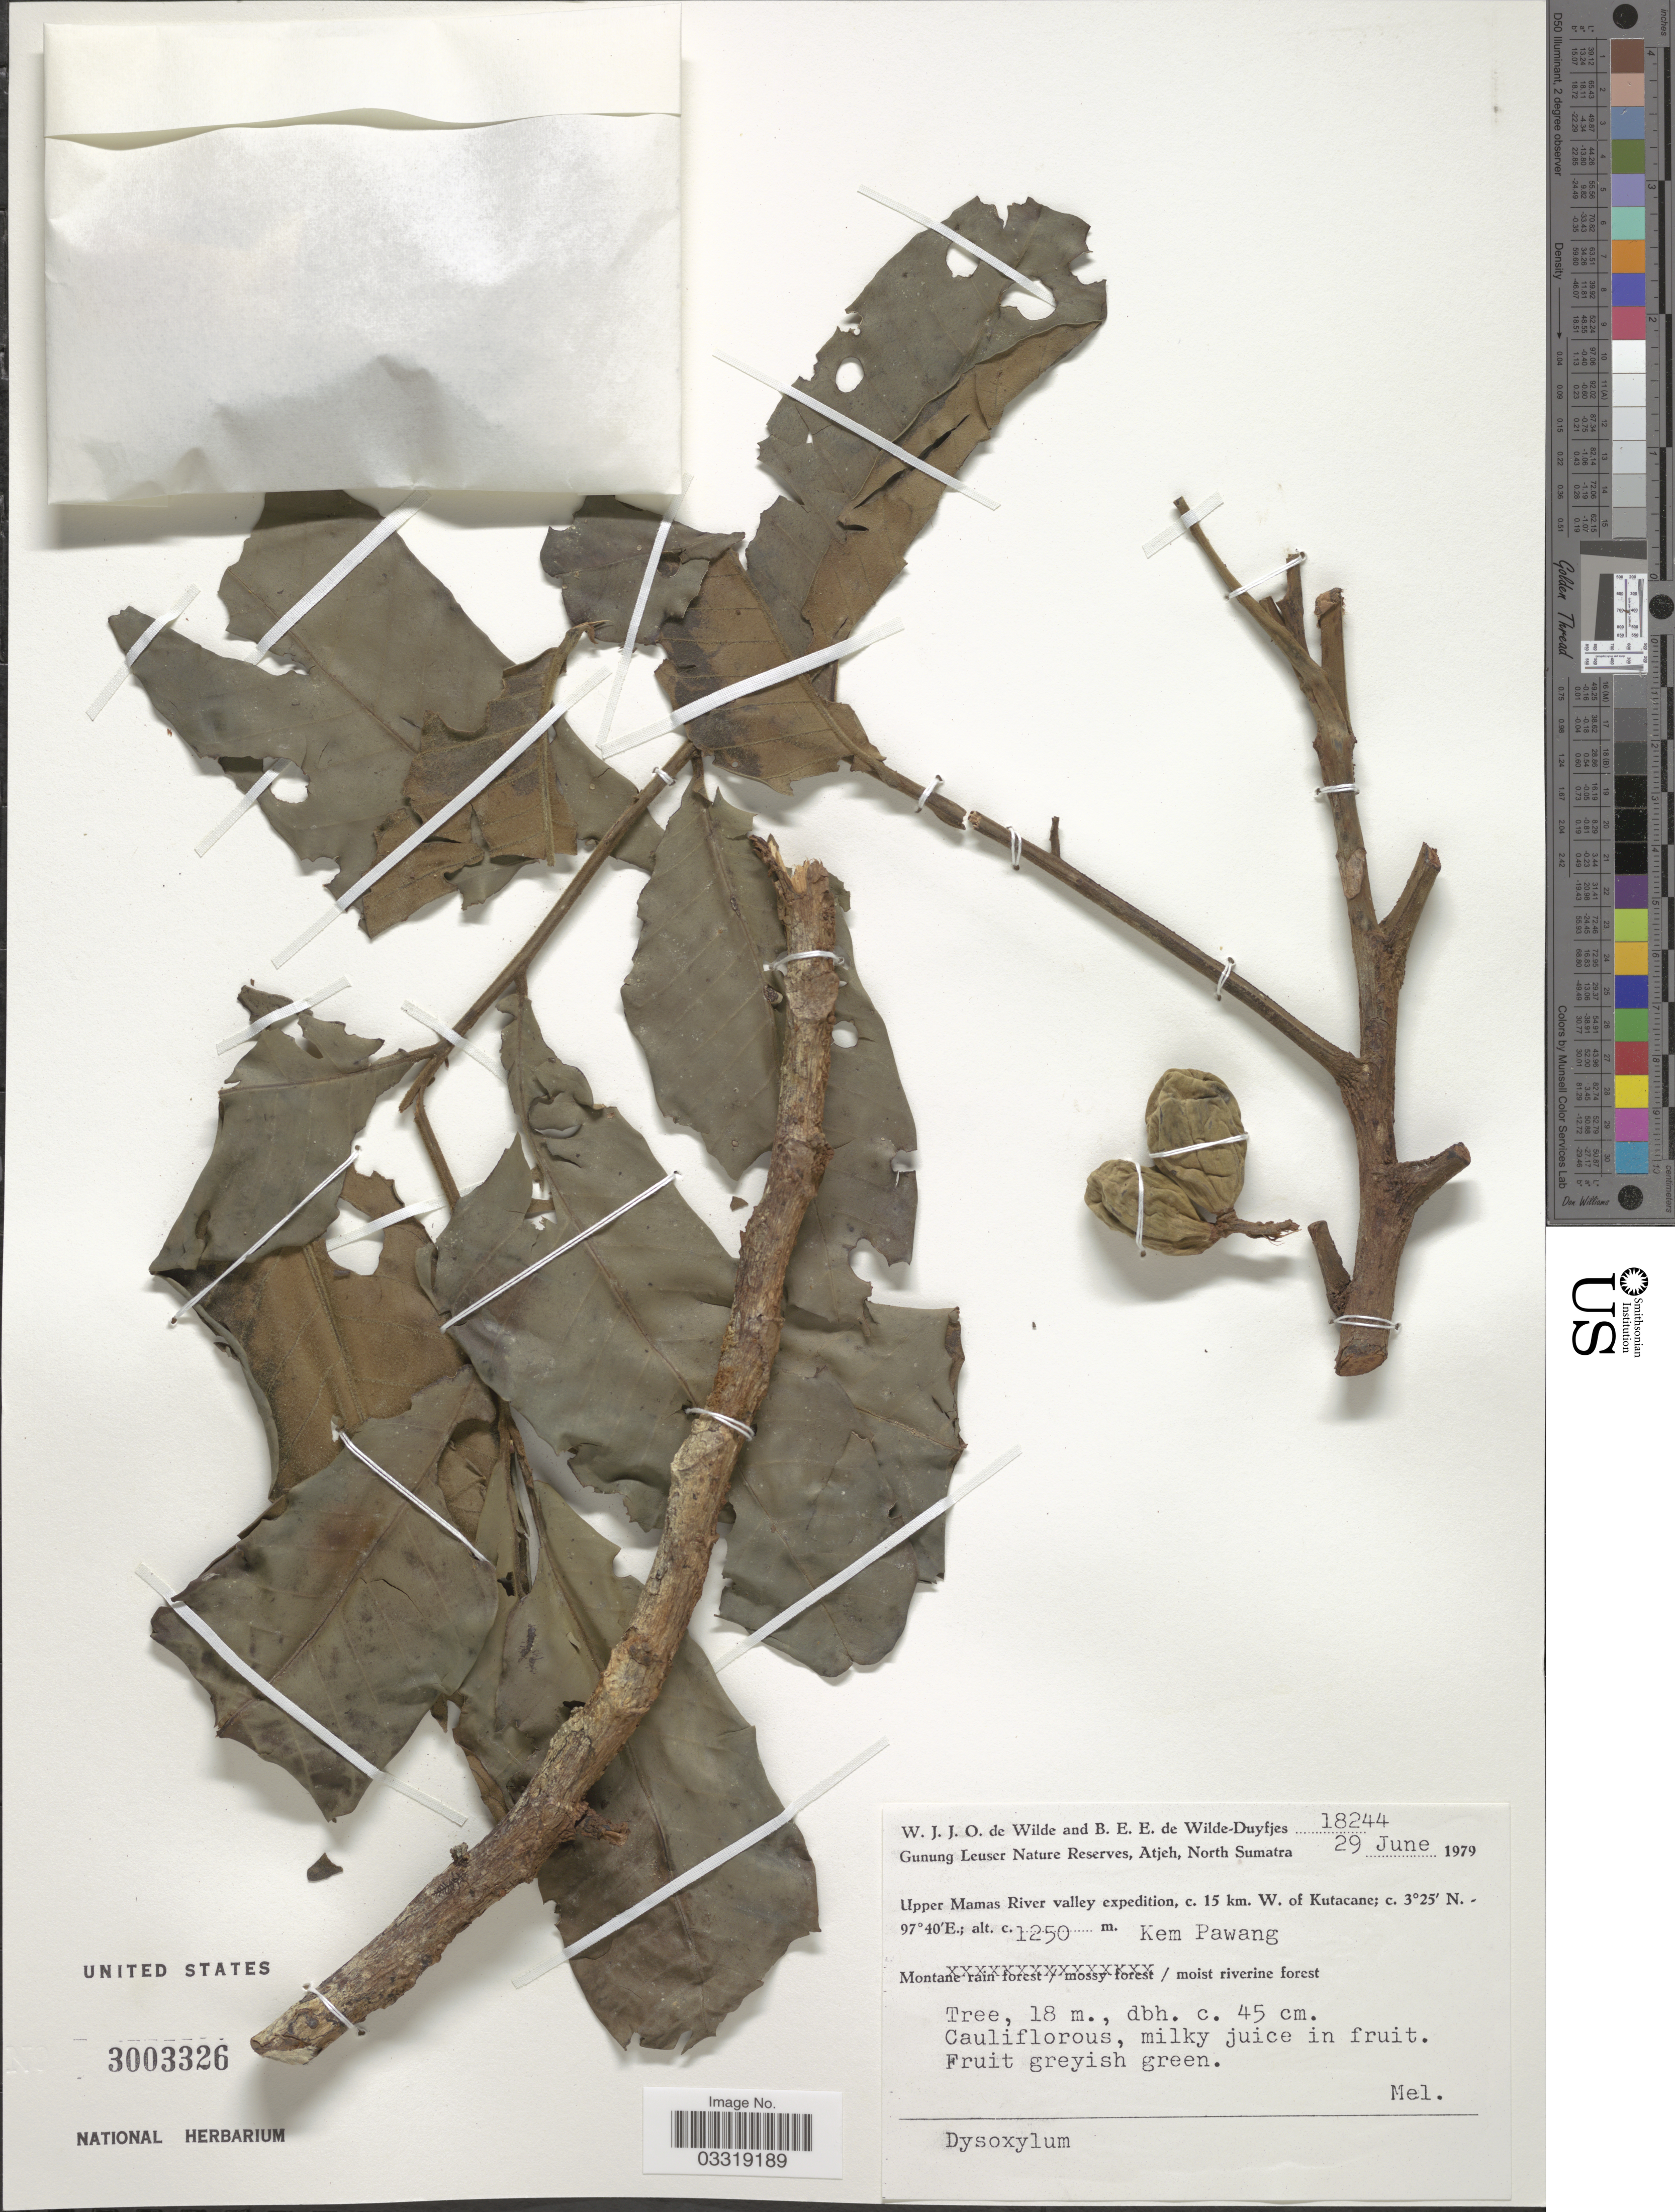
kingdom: Plantae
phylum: Tracheophyta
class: Magnoliopsida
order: Sapindales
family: Meliaceae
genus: Epicharis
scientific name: Epicharis densiflora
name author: Blume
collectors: W. J. de Wilde & B. E. de Wilde-Duyfjes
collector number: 18244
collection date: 1979-06-29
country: Indonesia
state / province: Sumatra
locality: Gunung Leuser Nature Reserves, Atjeh, North Sumatra. Upper Mamas River Valley expedition, c. 15 km. W. of Kutacane. Kem Pawang.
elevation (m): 1250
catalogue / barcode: US 3003326